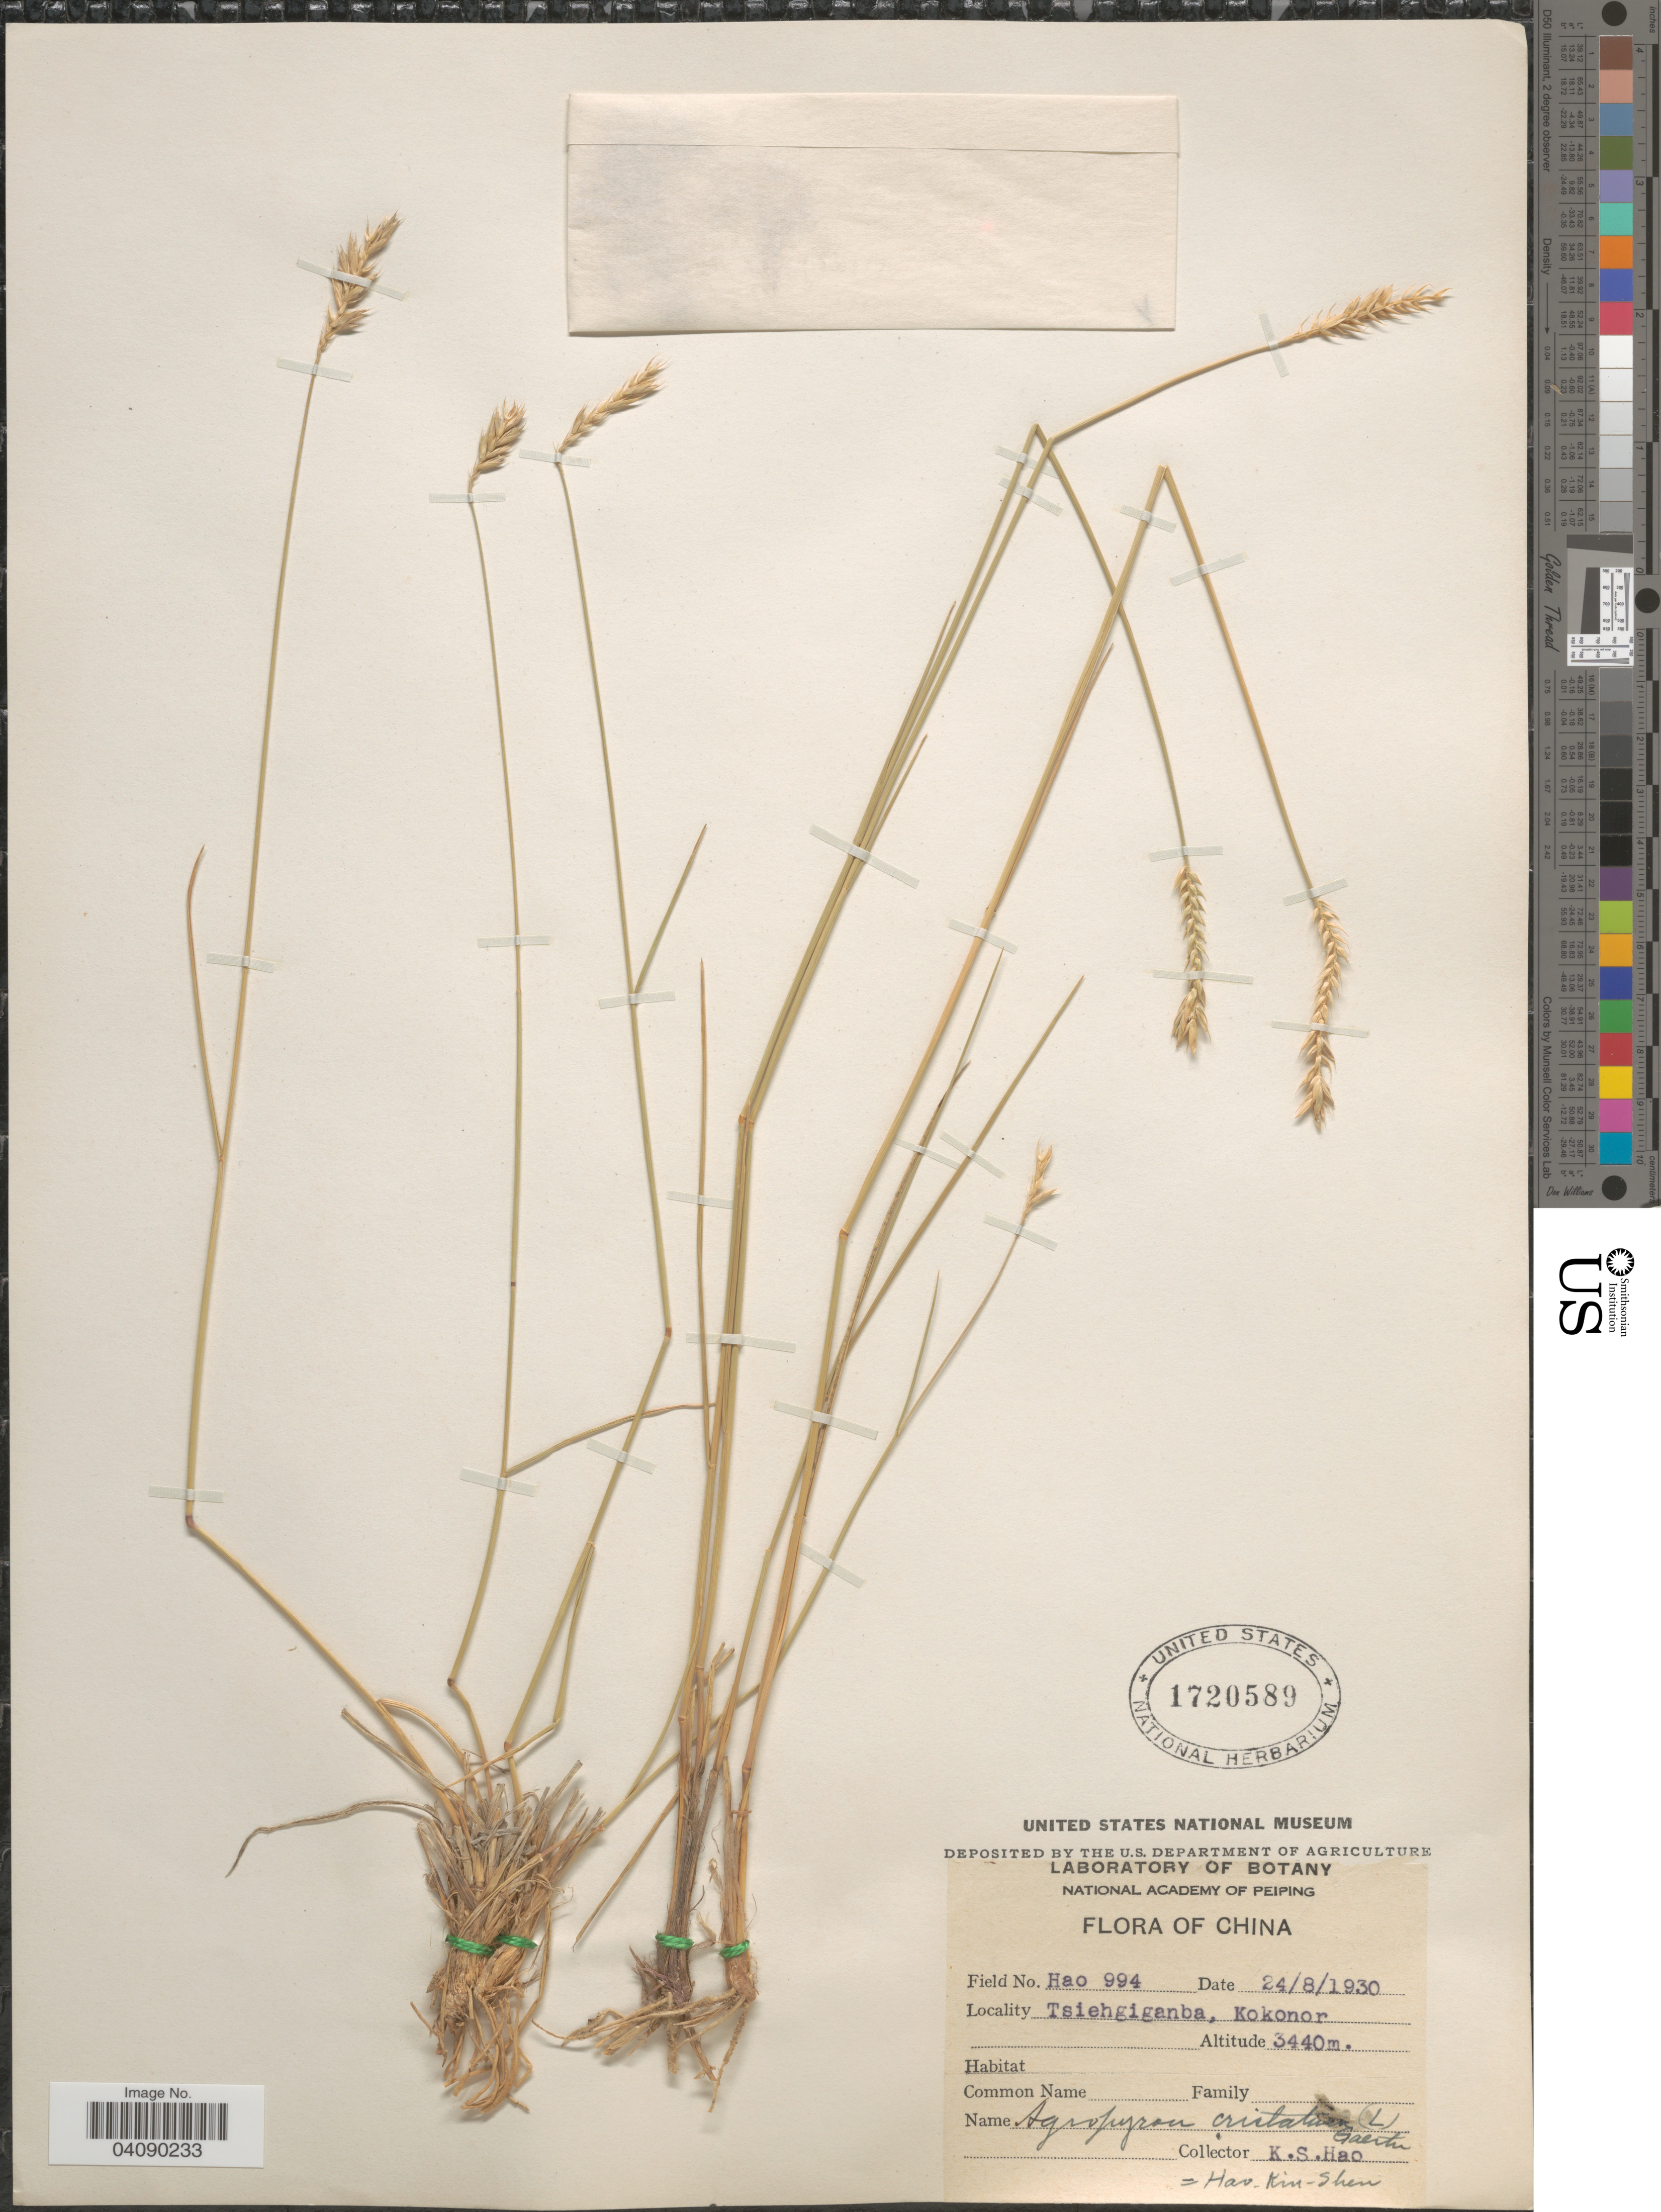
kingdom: Plantae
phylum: Tracheophyta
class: Liliopsida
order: Poales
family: Poaceae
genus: Agropyron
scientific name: Agropyron cristatum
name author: (L.) Gaertn.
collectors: K. S. Hao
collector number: Hao994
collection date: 1930-08-24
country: China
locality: Tsiehgiganba, Kokonor.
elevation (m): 3440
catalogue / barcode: US 1720589